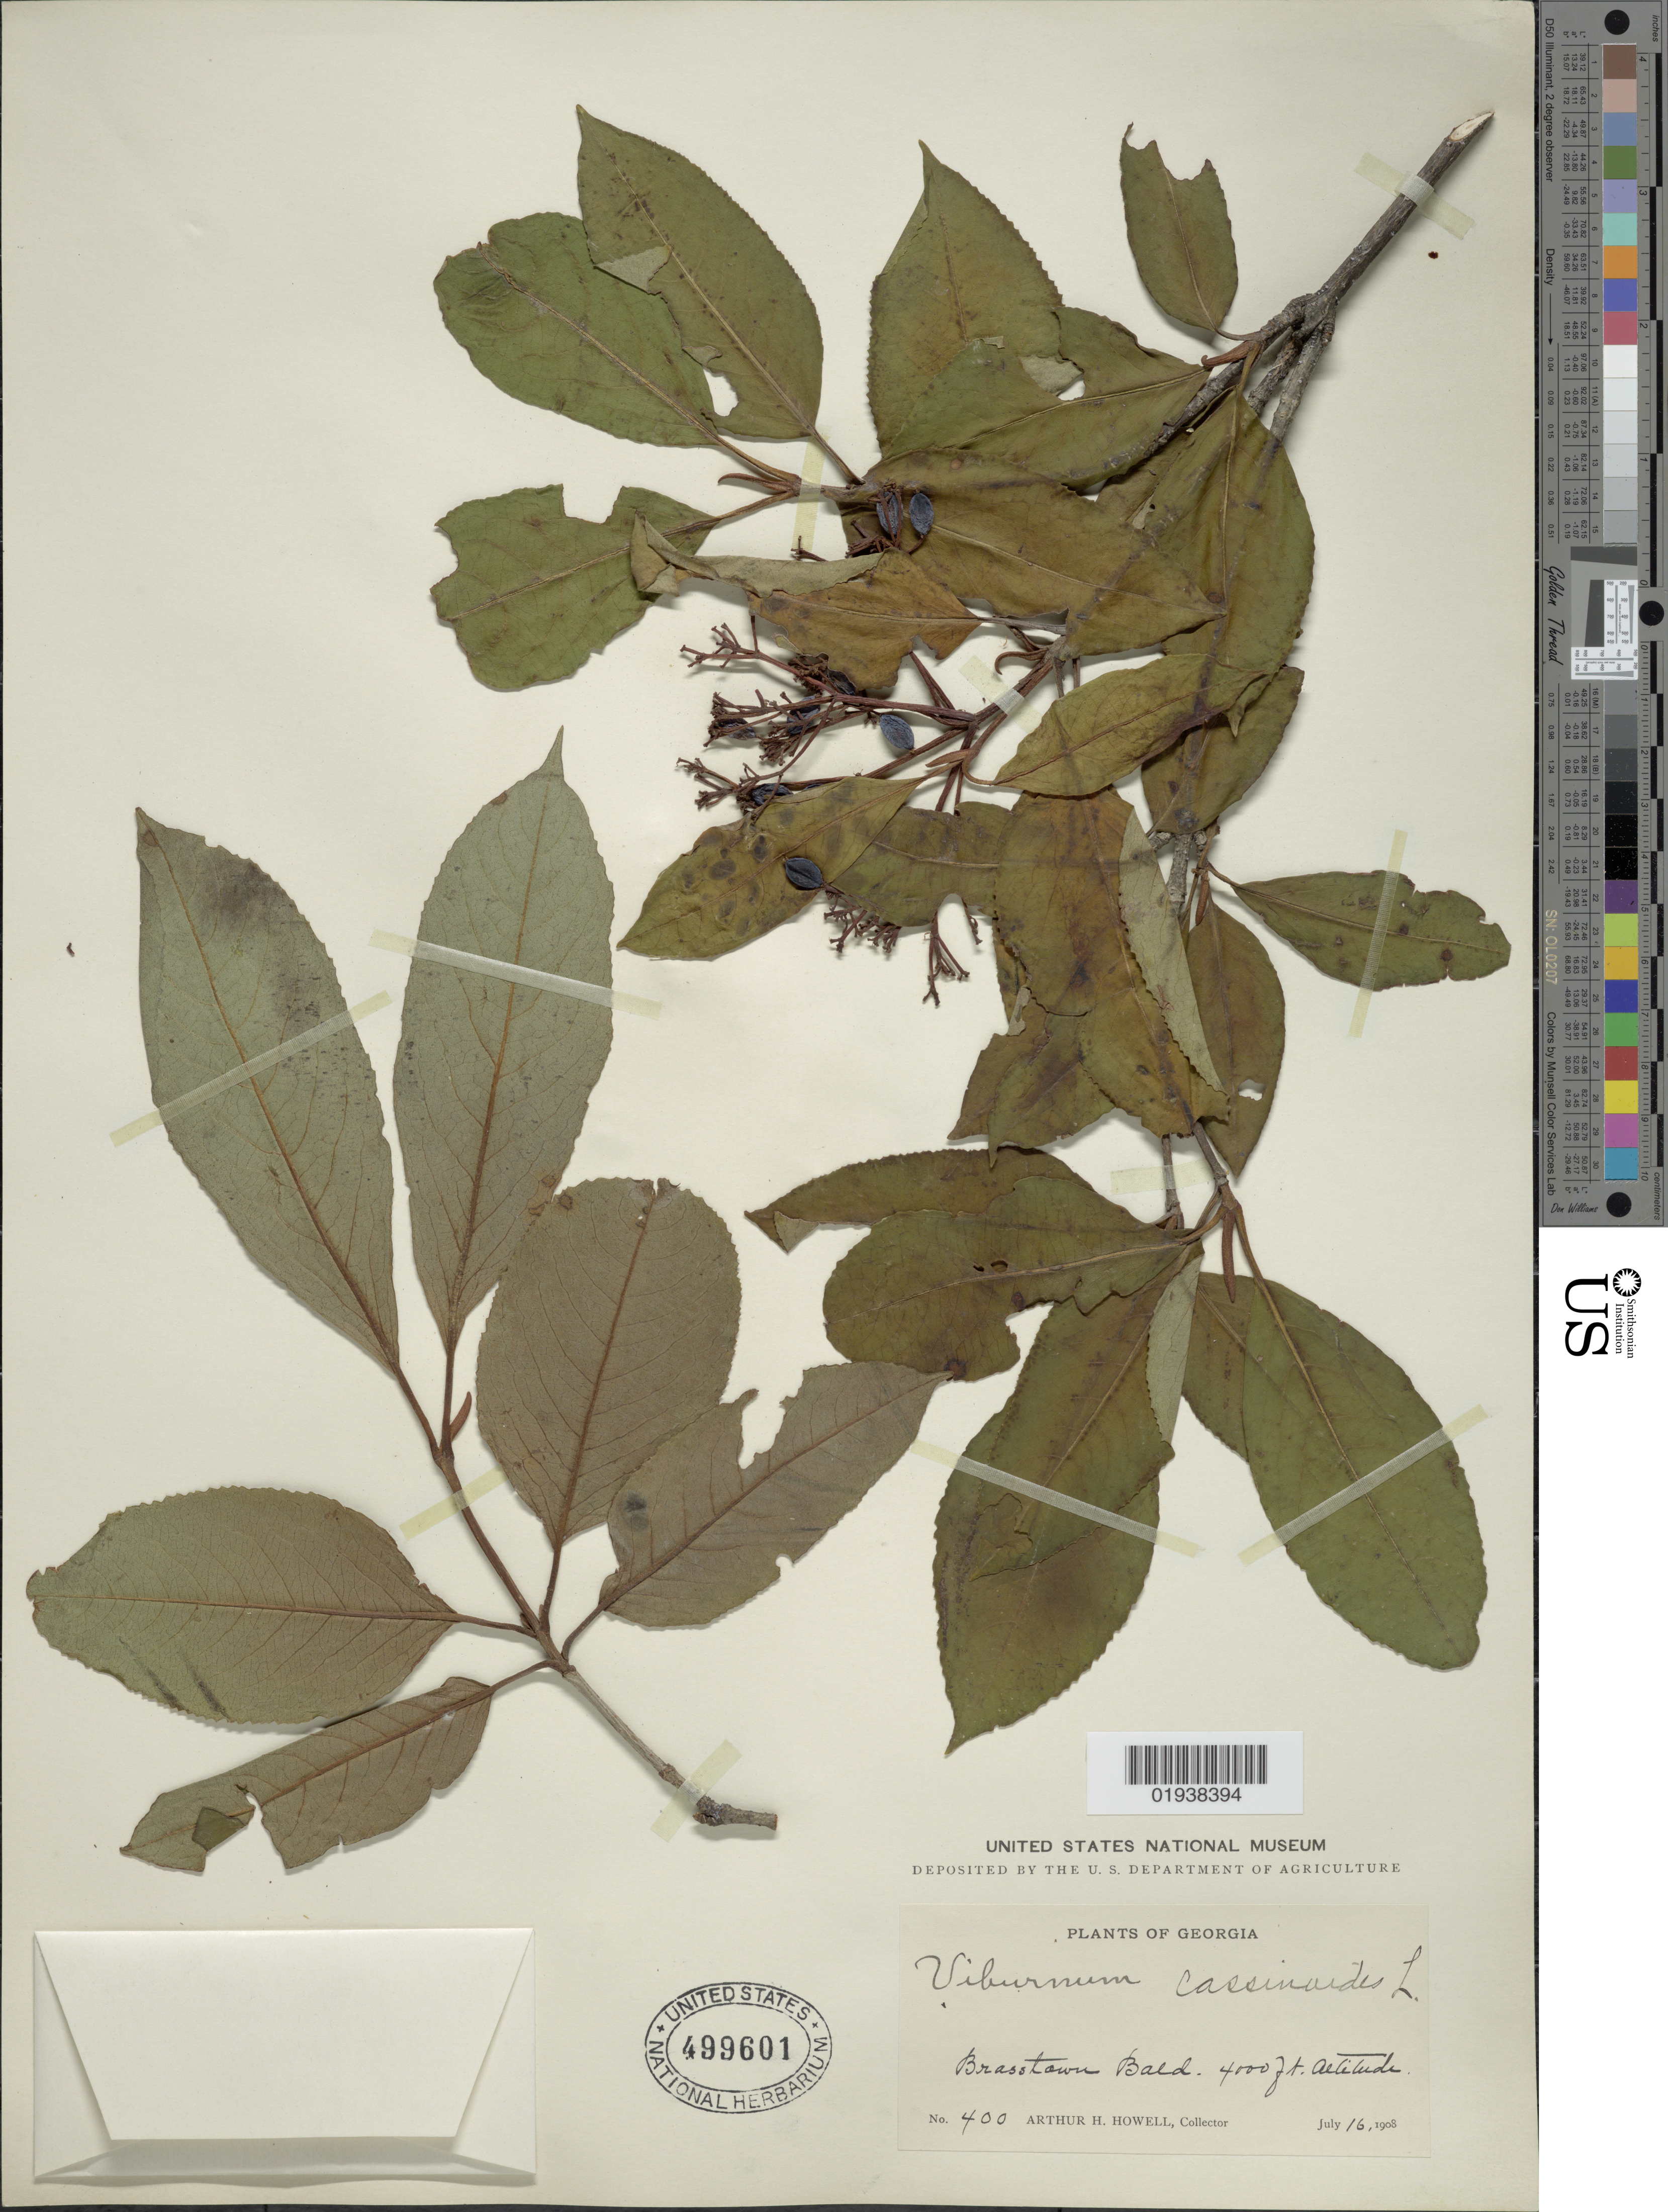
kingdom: Plantae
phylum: Tracheophyta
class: Magnoliopsida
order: Dipsacales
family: Viburnaceae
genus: Viburnum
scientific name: Viburnum cassinoides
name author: L.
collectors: A. H. Howell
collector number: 400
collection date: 1908-07-16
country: United States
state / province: Georgia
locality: Brasstown Bald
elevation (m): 1219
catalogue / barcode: US 499601